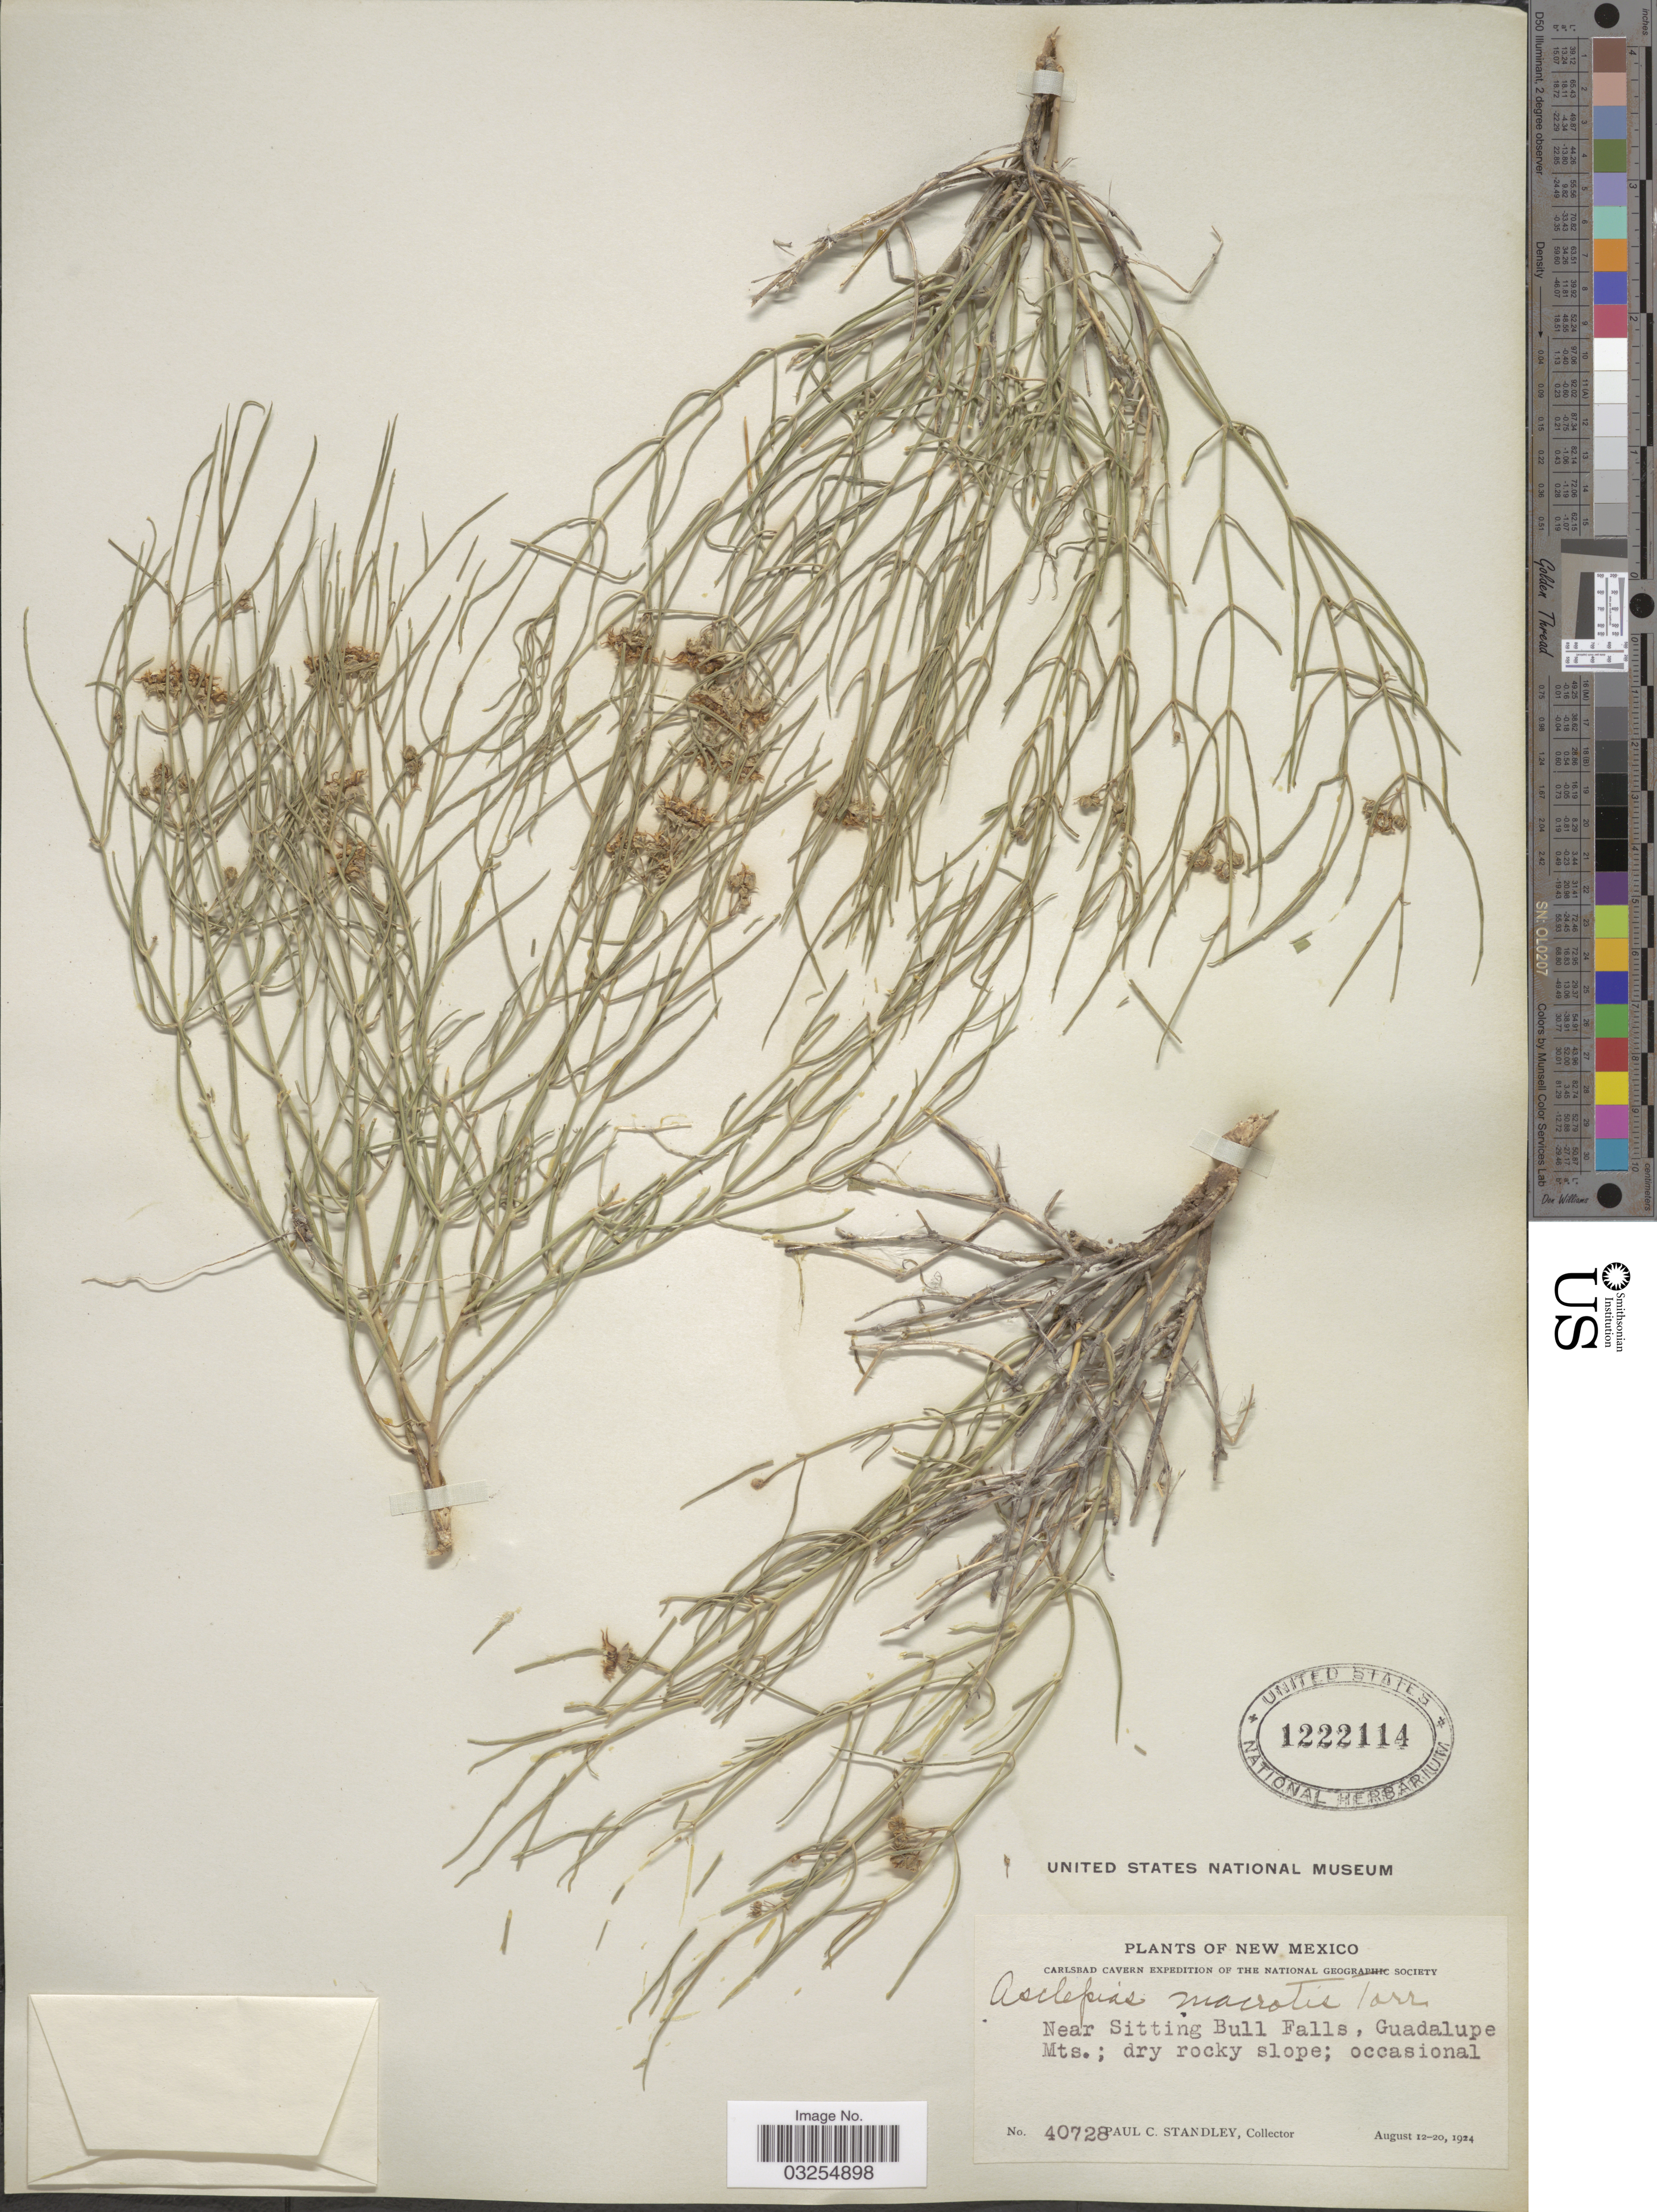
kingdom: Plantae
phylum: Tracheophyta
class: Magnoliopsida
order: Gentianales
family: Apocynaceae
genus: Asclepias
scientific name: Asclepias macrotis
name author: Torr.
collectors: P. C. Standley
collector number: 40728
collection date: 1924-08-12/1924-08-20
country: United States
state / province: New Mexico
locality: Near Sitting Bull Falls, Guadalupe Mts.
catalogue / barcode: US 1222114